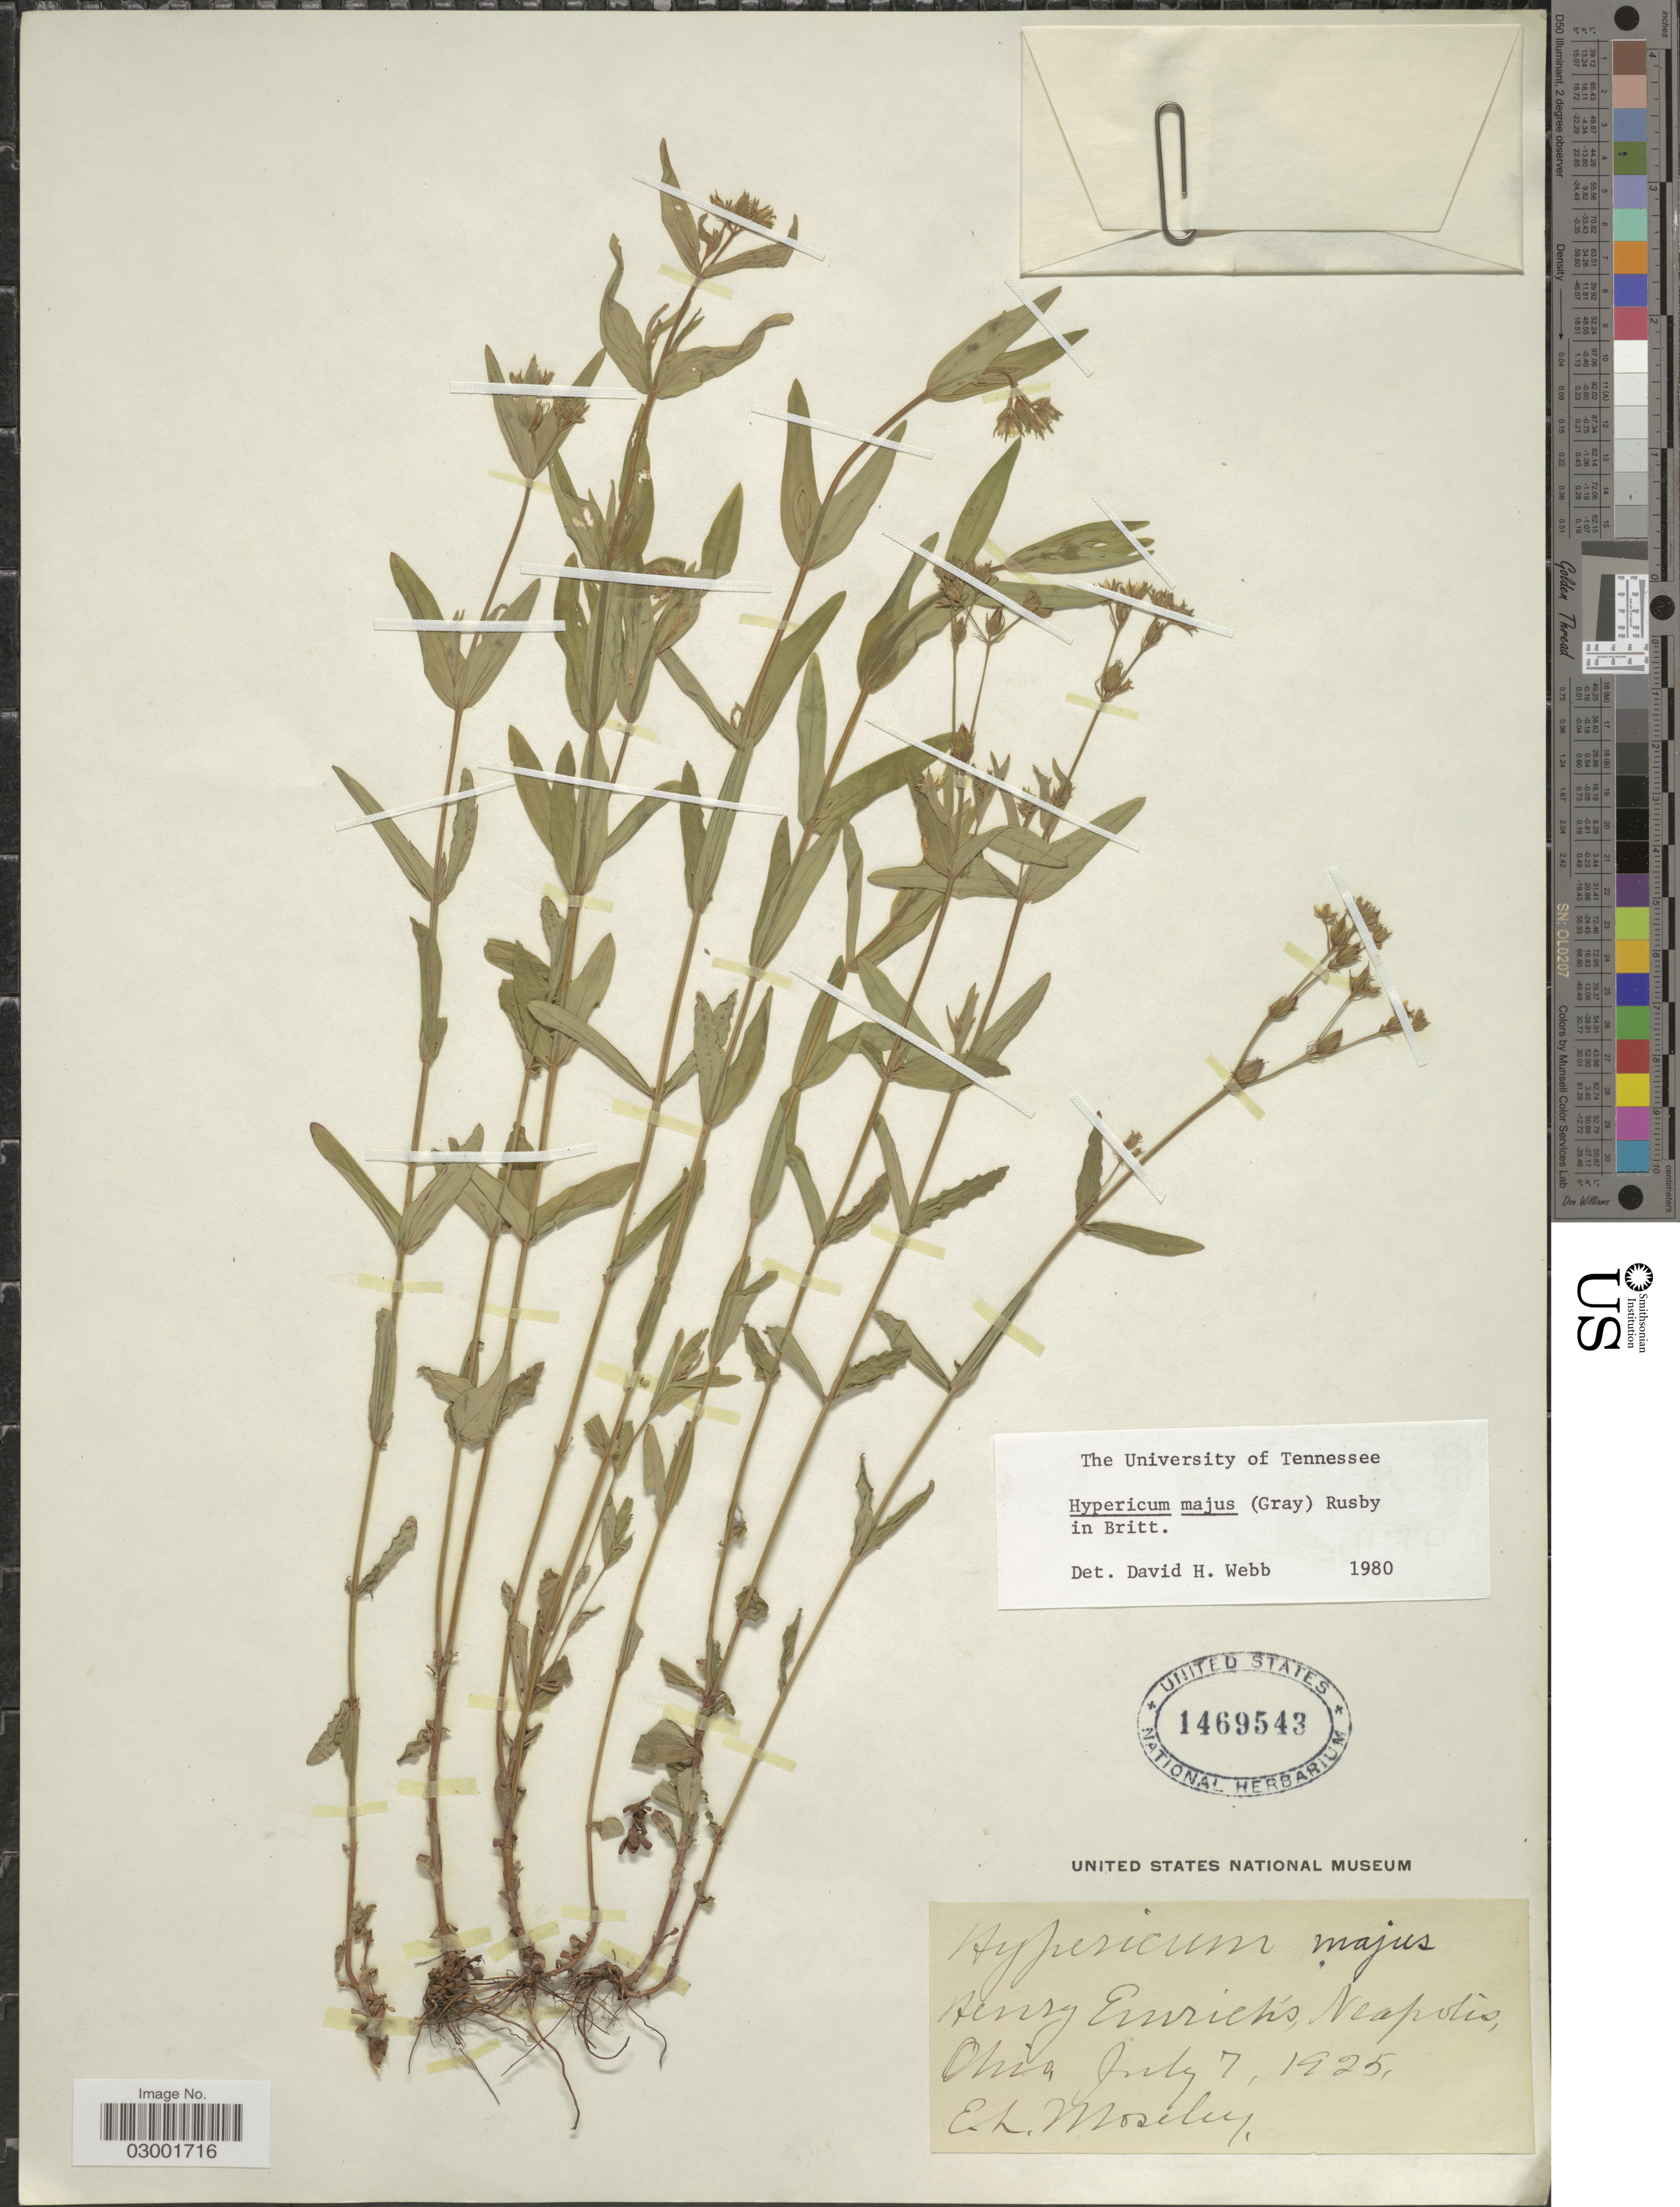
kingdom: Plantae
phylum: Tracheophyta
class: Magnoliopsida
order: Malpighiales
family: Hypericaceae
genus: Hypericum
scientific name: Hypericum majus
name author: (A. Gray) Britton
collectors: E. Moseley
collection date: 1925-07-07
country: United States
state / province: Ohio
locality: Henry Enrich's, Neapolis, Ohio.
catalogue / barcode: US 1469543